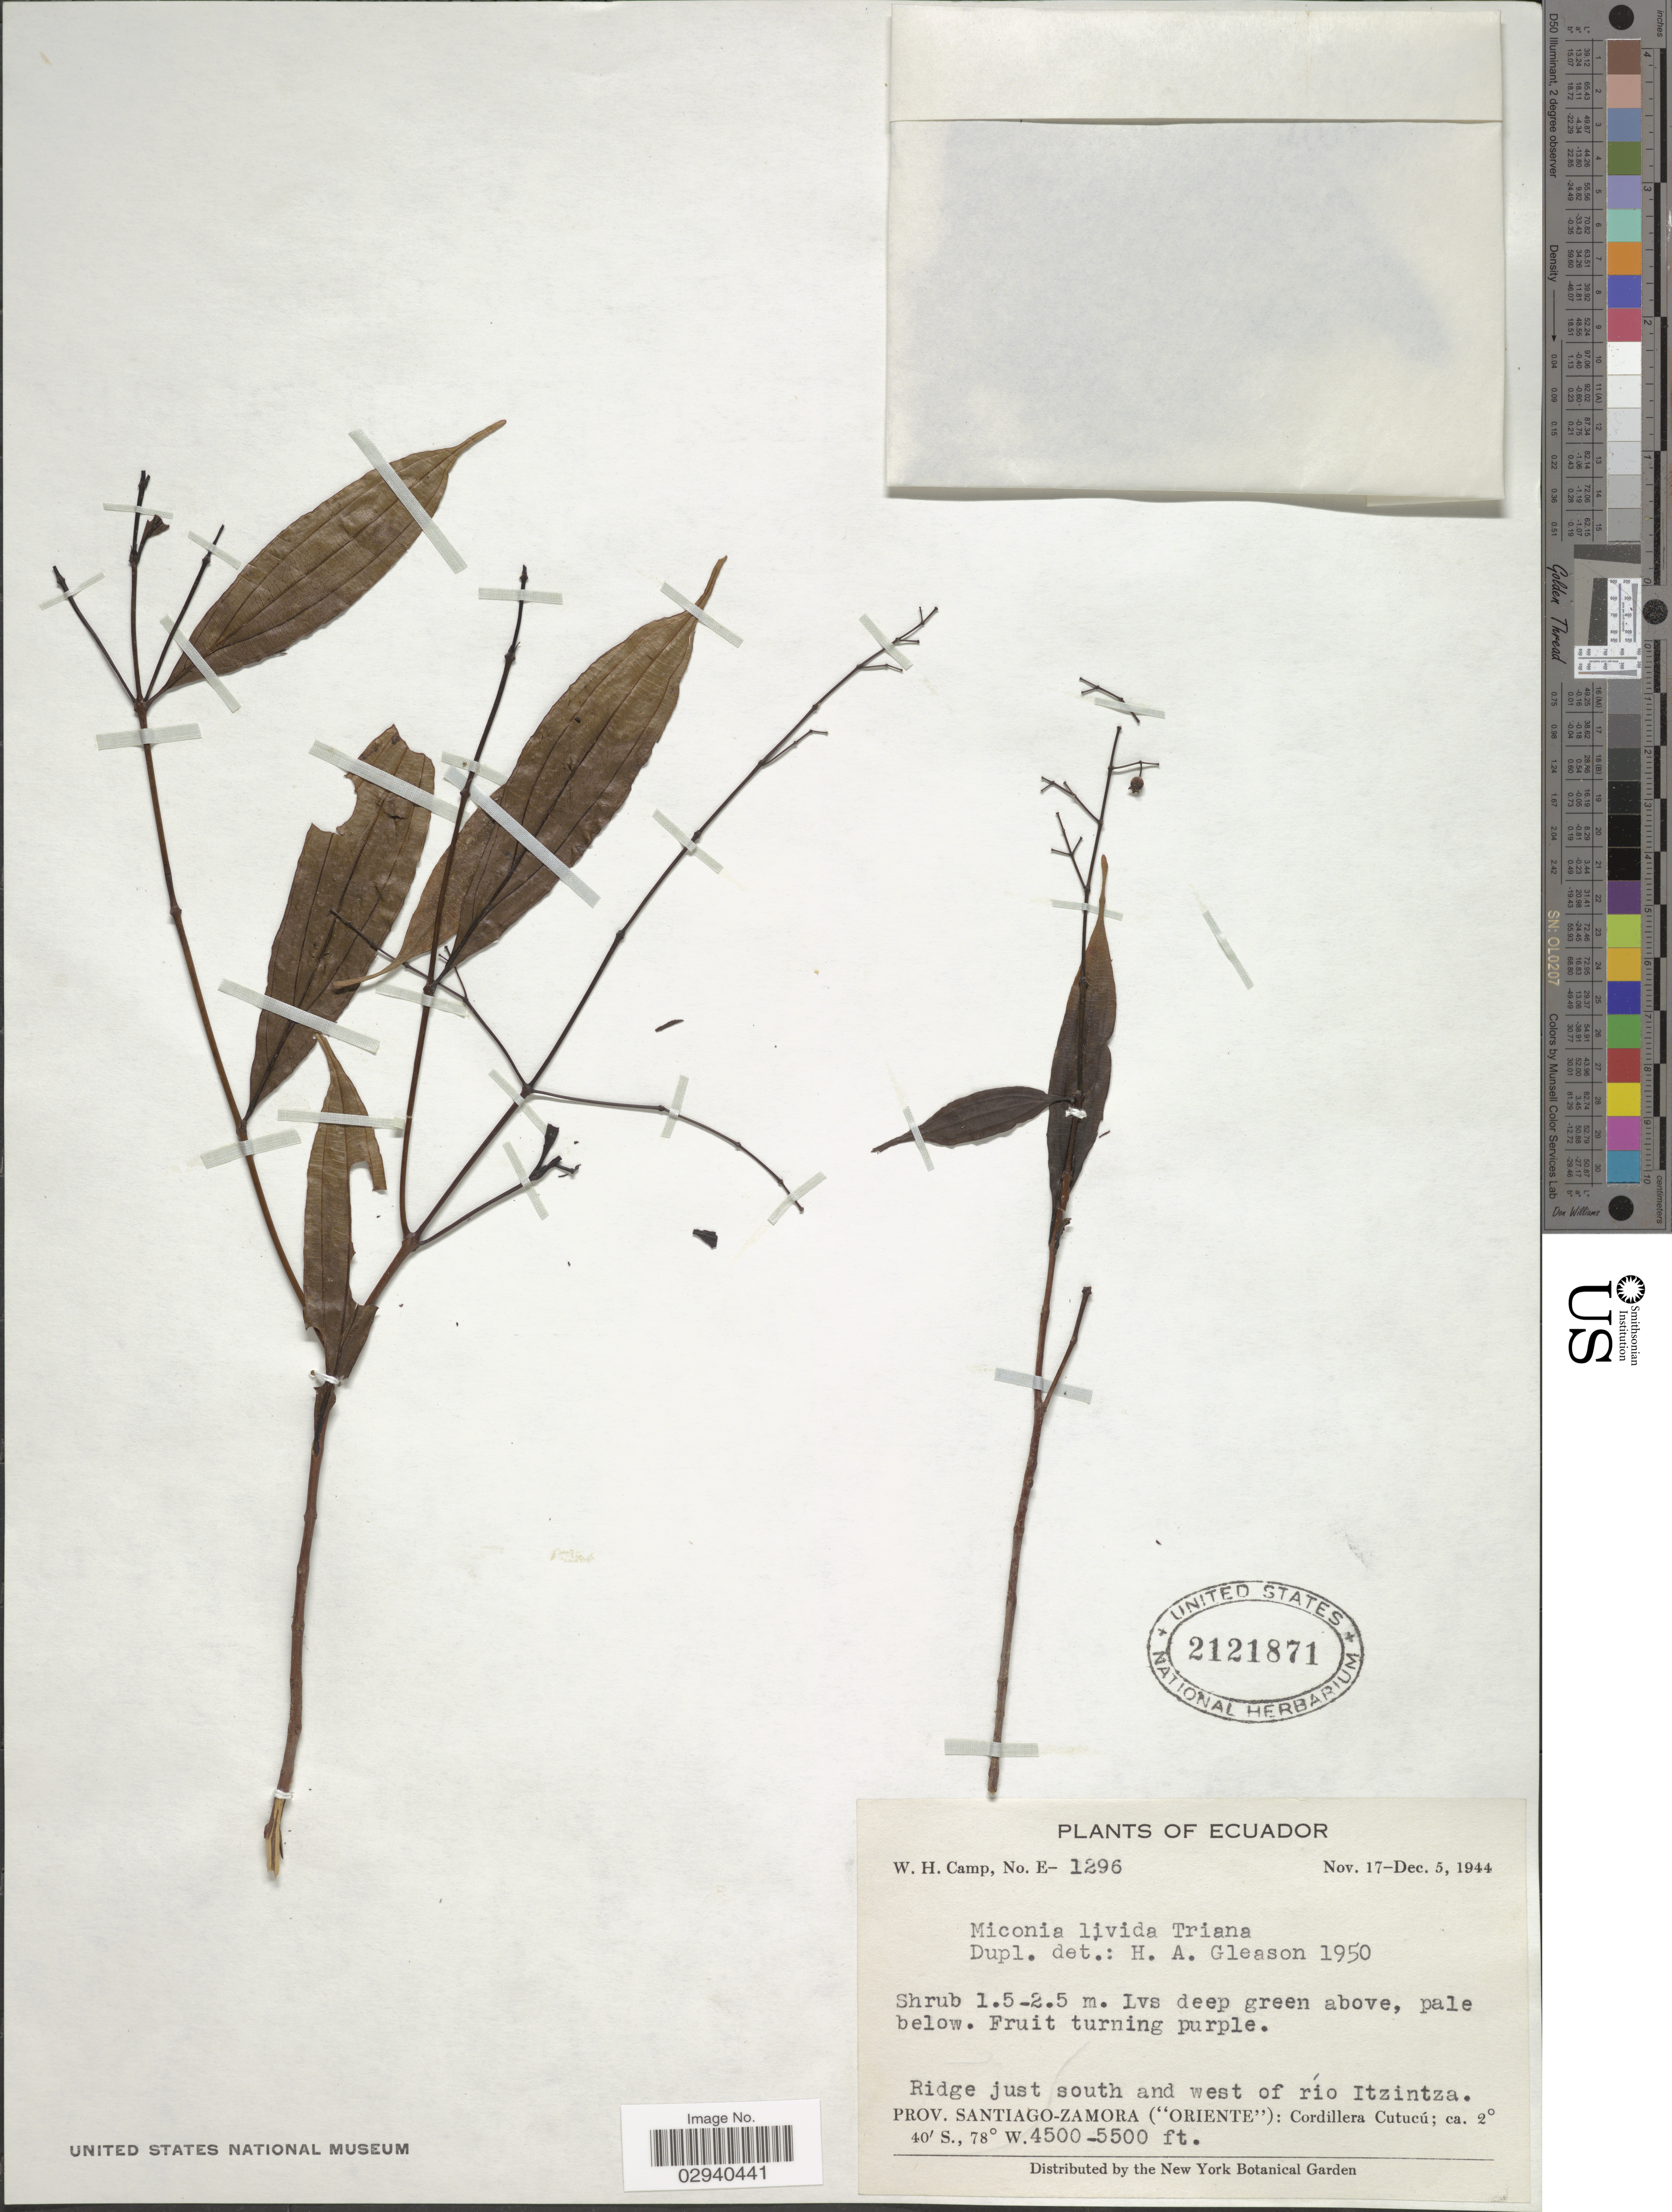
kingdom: Plantae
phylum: Tracheophyta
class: Magnoliopsida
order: Myrtales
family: Melastomataceae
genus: Miconia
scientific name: Miconia livida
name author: Triana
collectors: W. H. Camp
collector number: E-1296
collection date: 1944-11-17/1944-12-05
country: Peru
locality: Ridge just south and west of río Itzintza. Prov. Santiago-Zamora ("Oriente"): Cordillera Cutucú.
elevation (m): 1372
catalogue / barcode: US 2121871